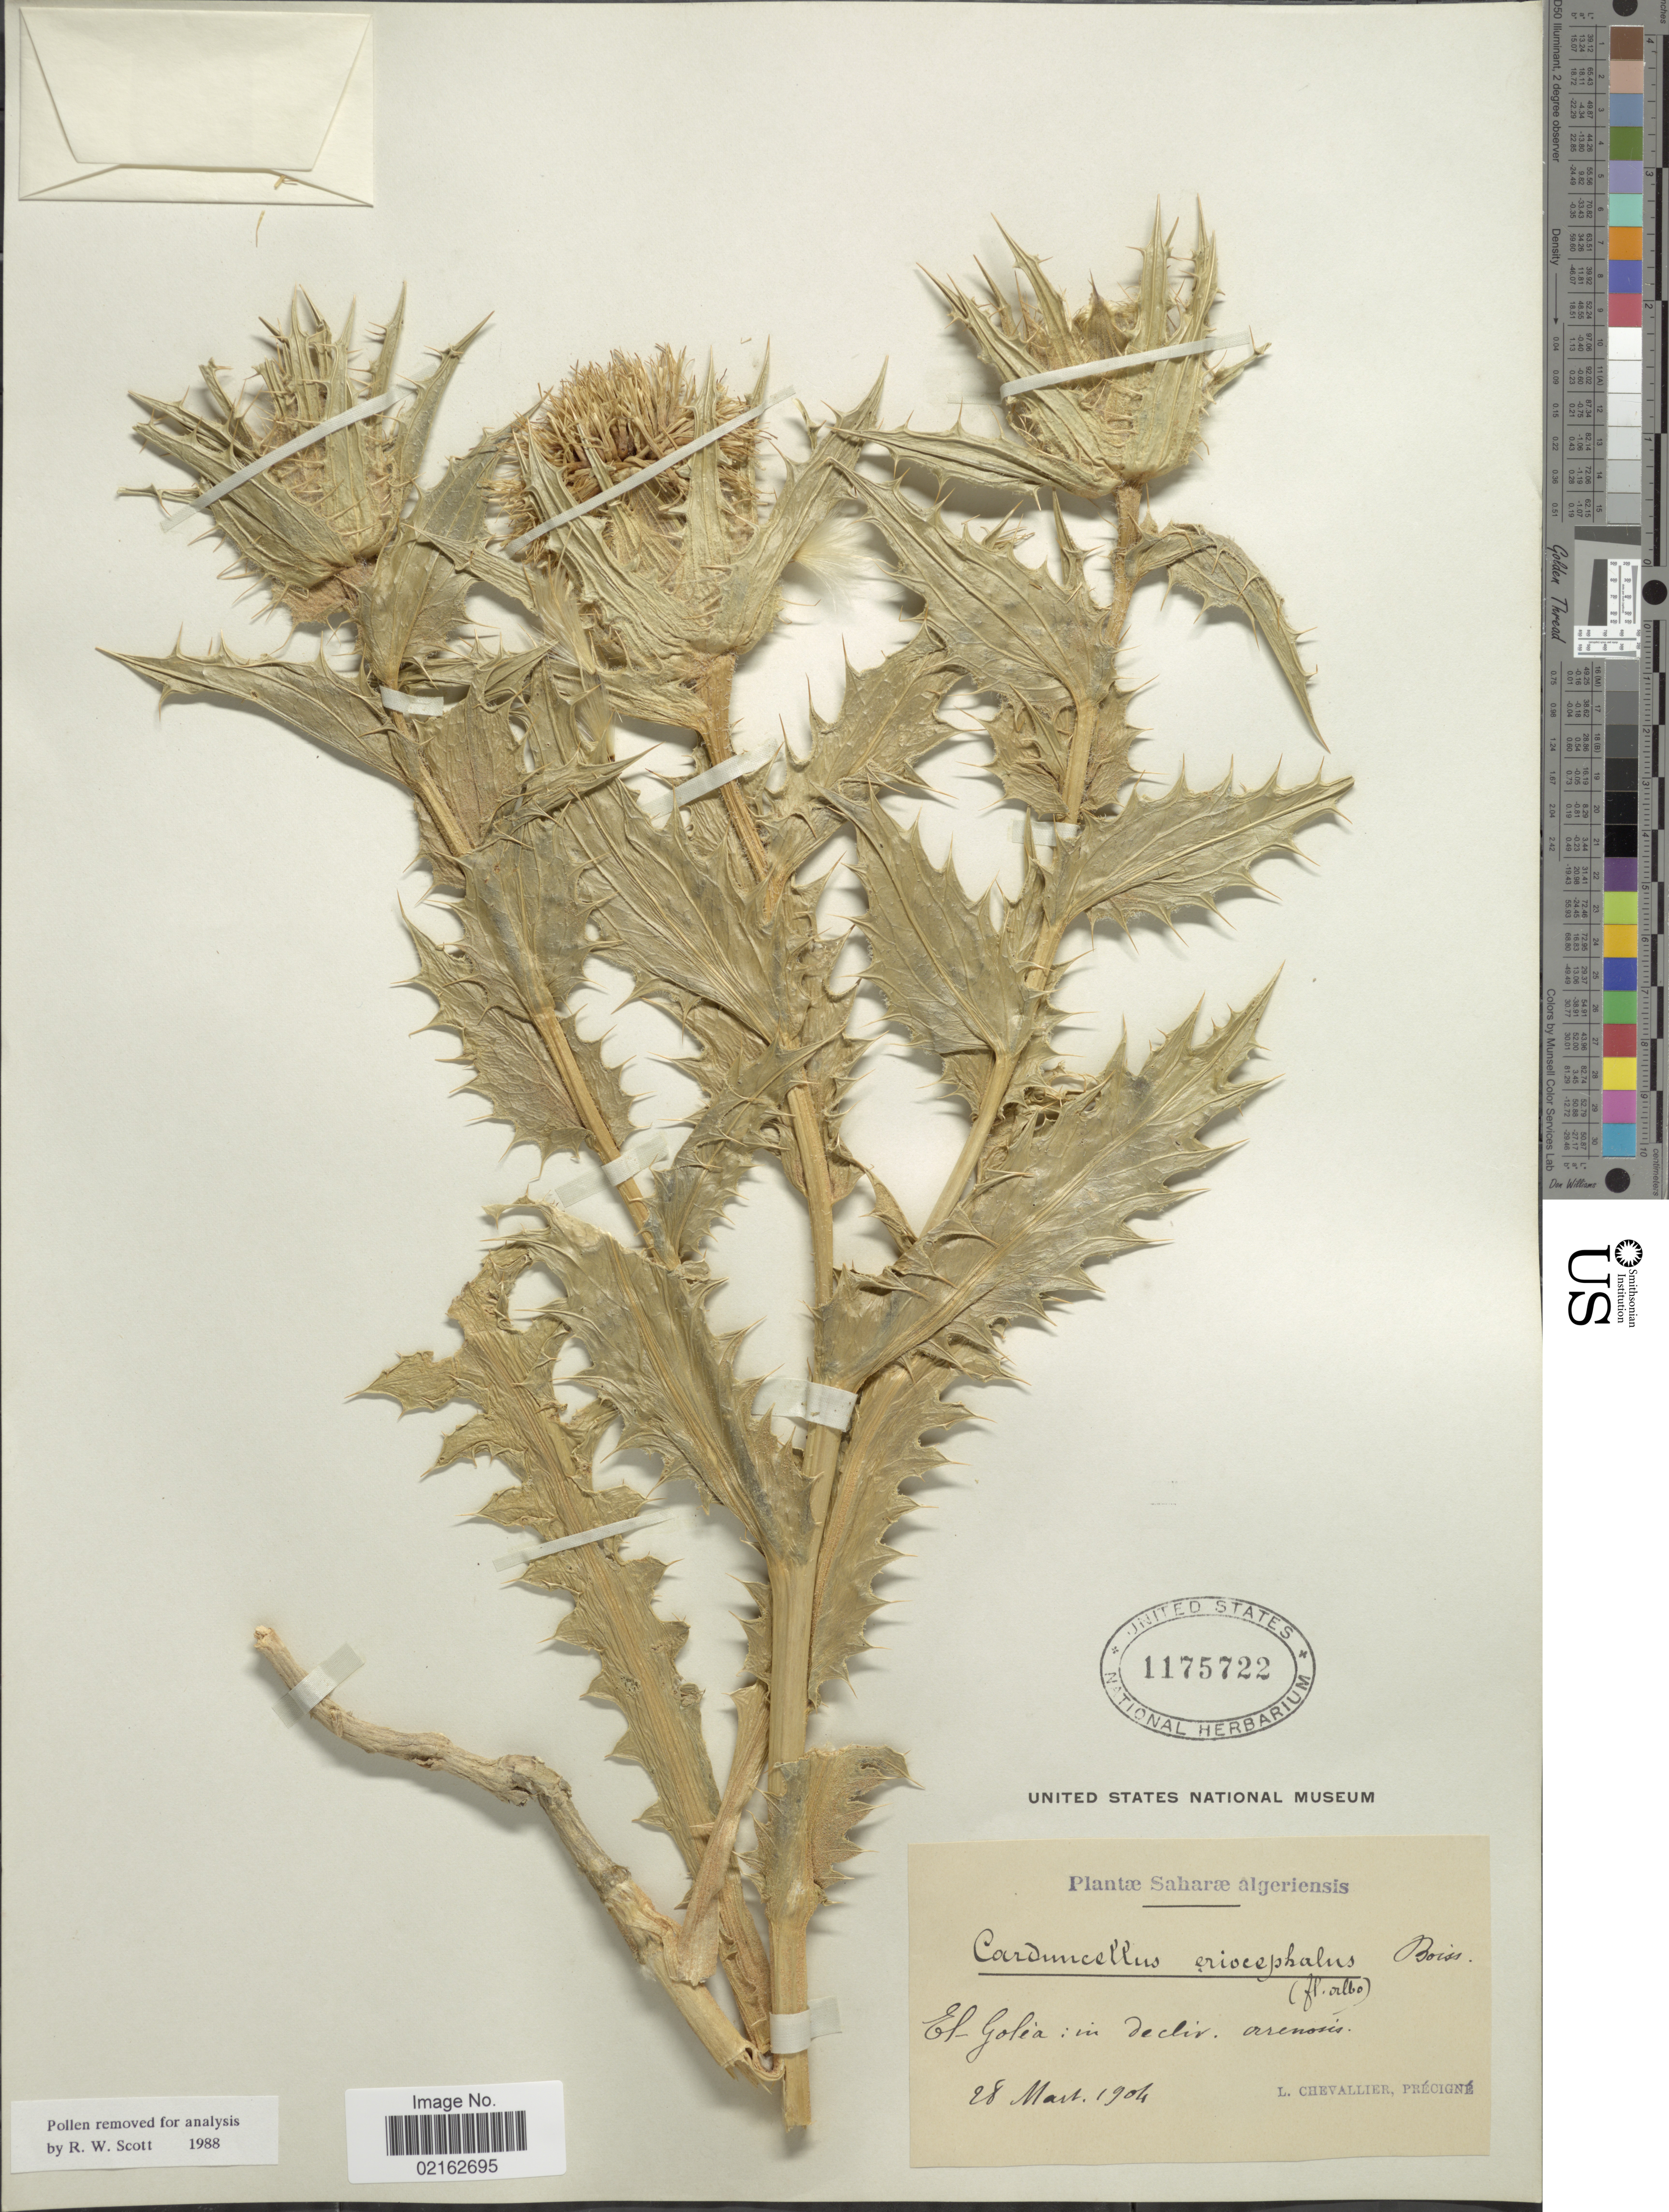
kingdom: Plantae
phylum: Tracheophyta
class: Magnoliopsida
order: Asterales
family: Asteraceae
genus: Carduncellus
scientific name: Carduncellus eriocephalus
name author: Boiss.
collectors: L. Chevallier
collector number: s..n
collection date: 1904-03-28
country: Algeria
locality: Saharae algeriensis, El-Golia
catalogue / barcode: US 1175722